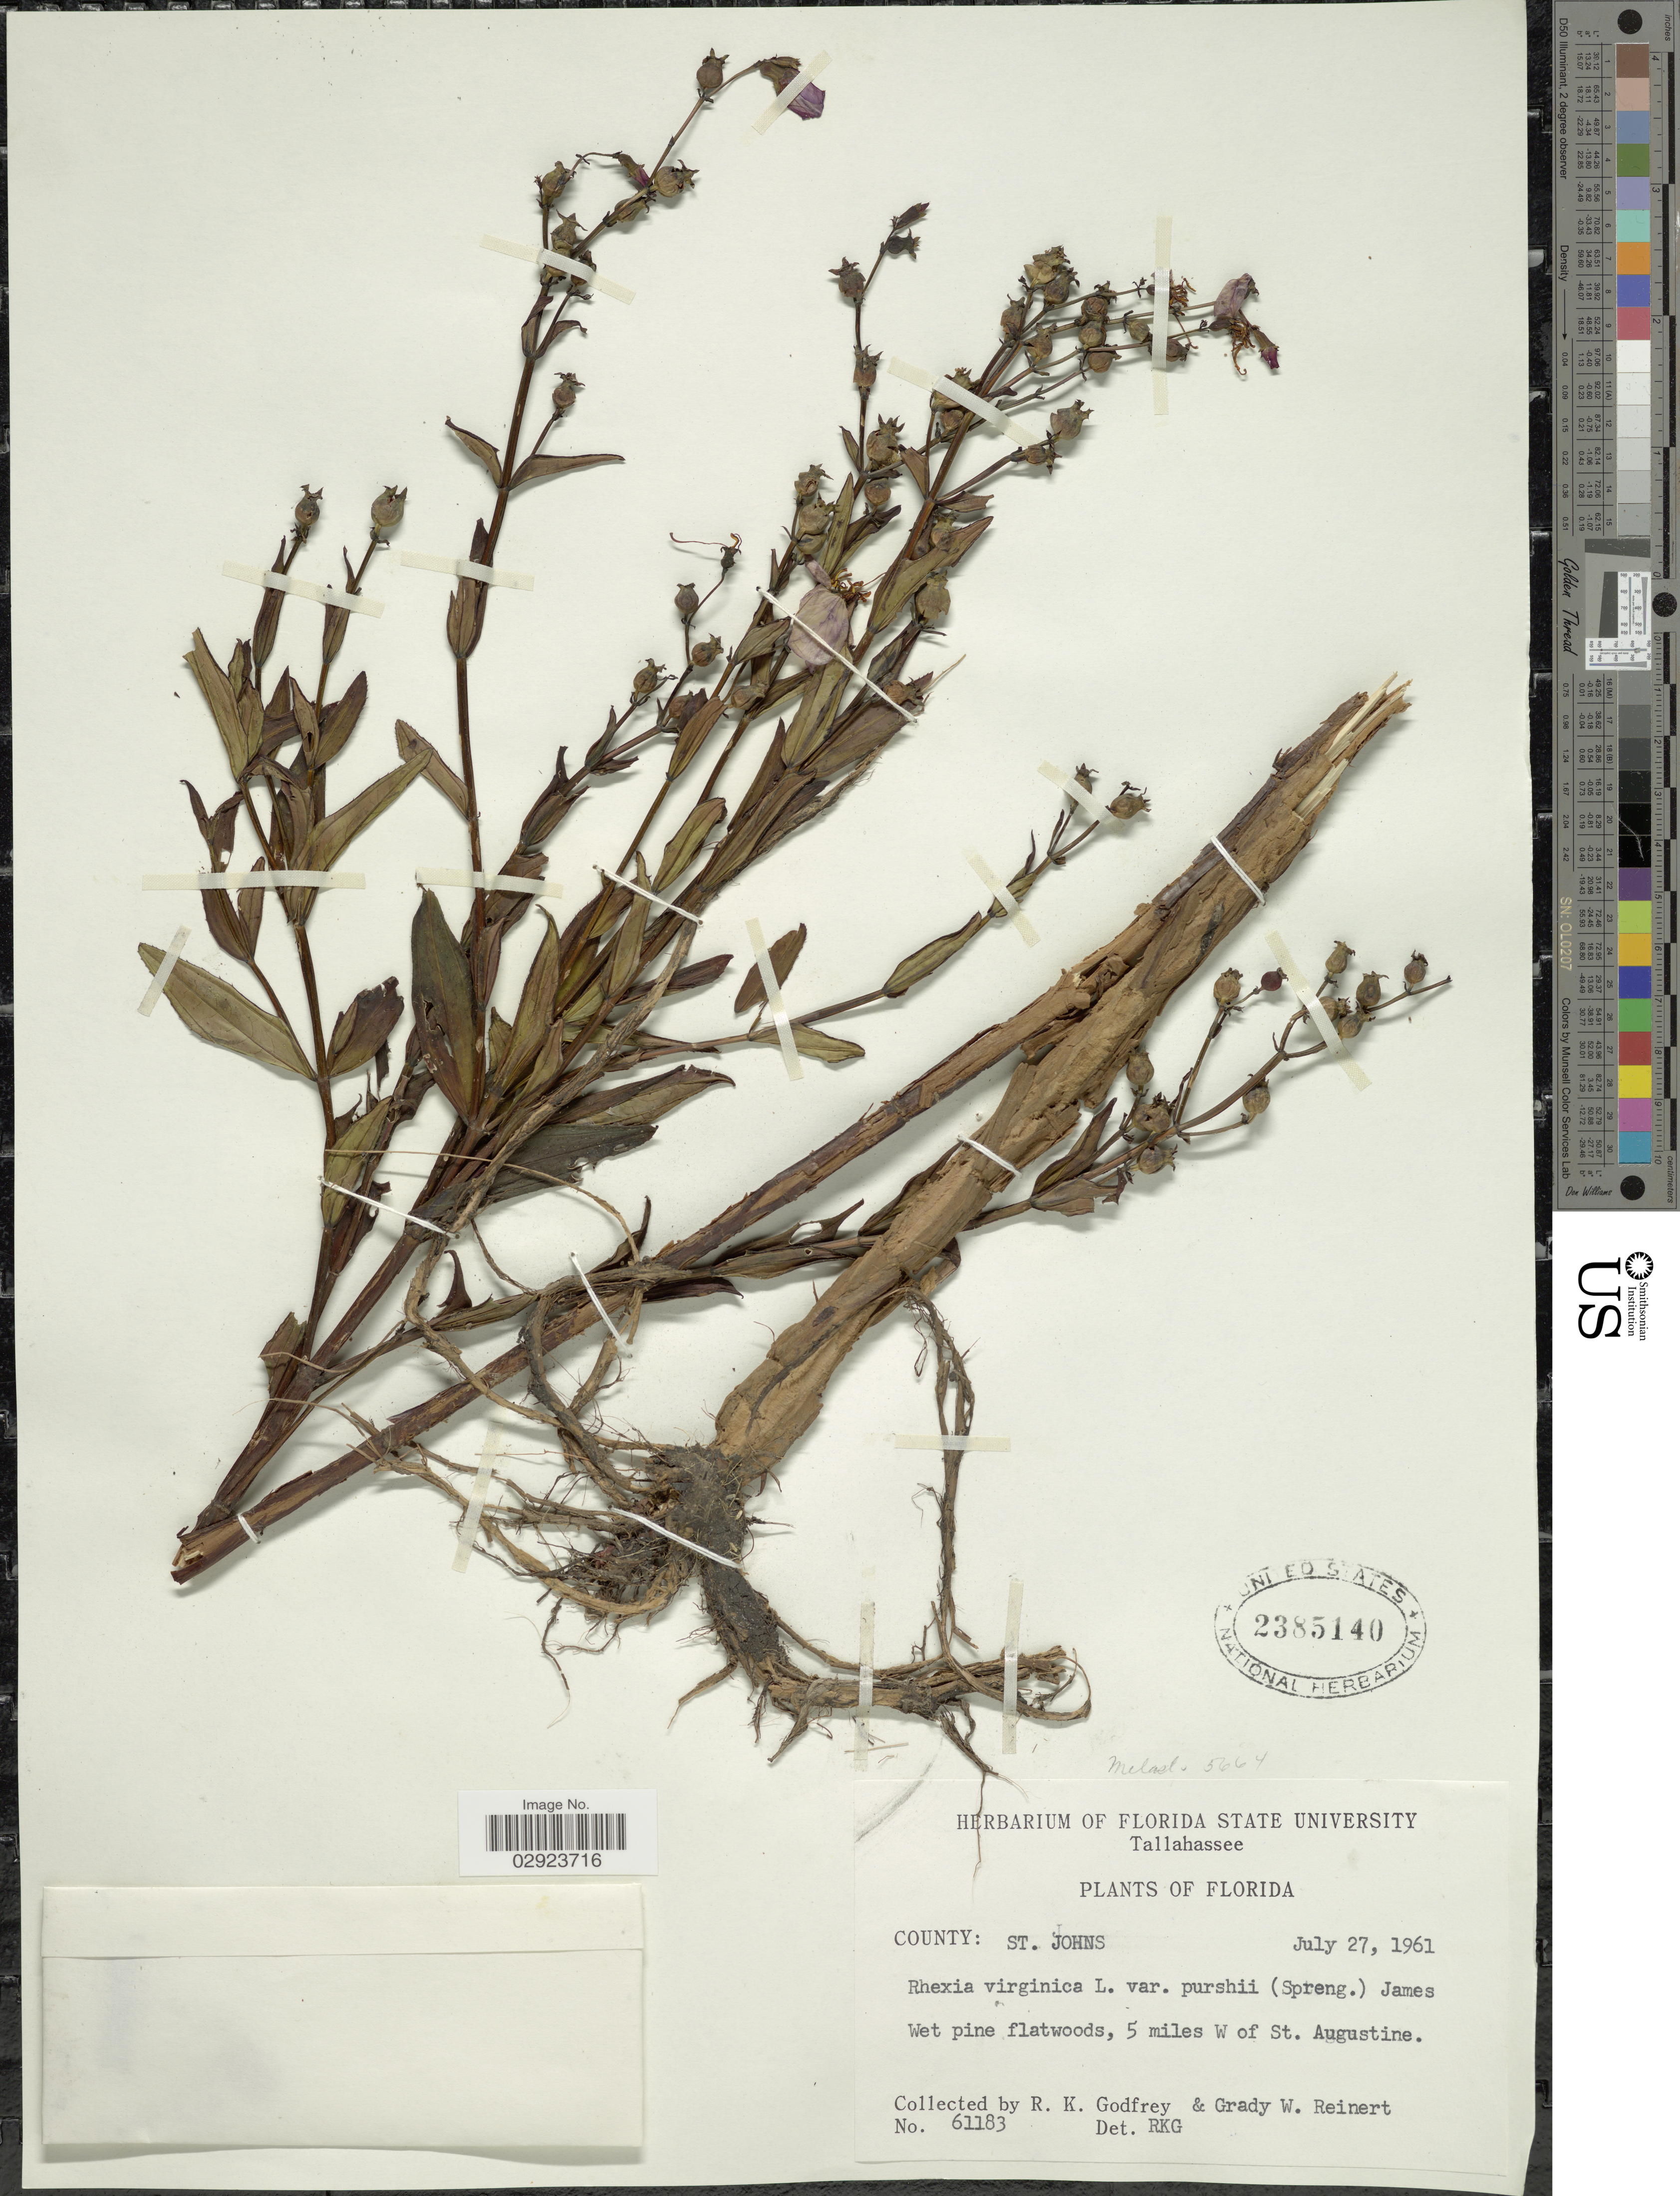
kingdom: Plantae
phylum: Tracheophyta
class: Magnoliopsida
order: Myrtales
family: Melastomataceae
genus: Rhexia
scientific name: Rhexia virginica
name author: L.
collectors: R. K. Godfrey & G. Reinert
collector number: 61183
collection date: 1961-07-27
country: United States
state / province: Florida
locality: County: St. Johns. 5 miles W of St. Augustine.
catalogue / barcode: US 2385140